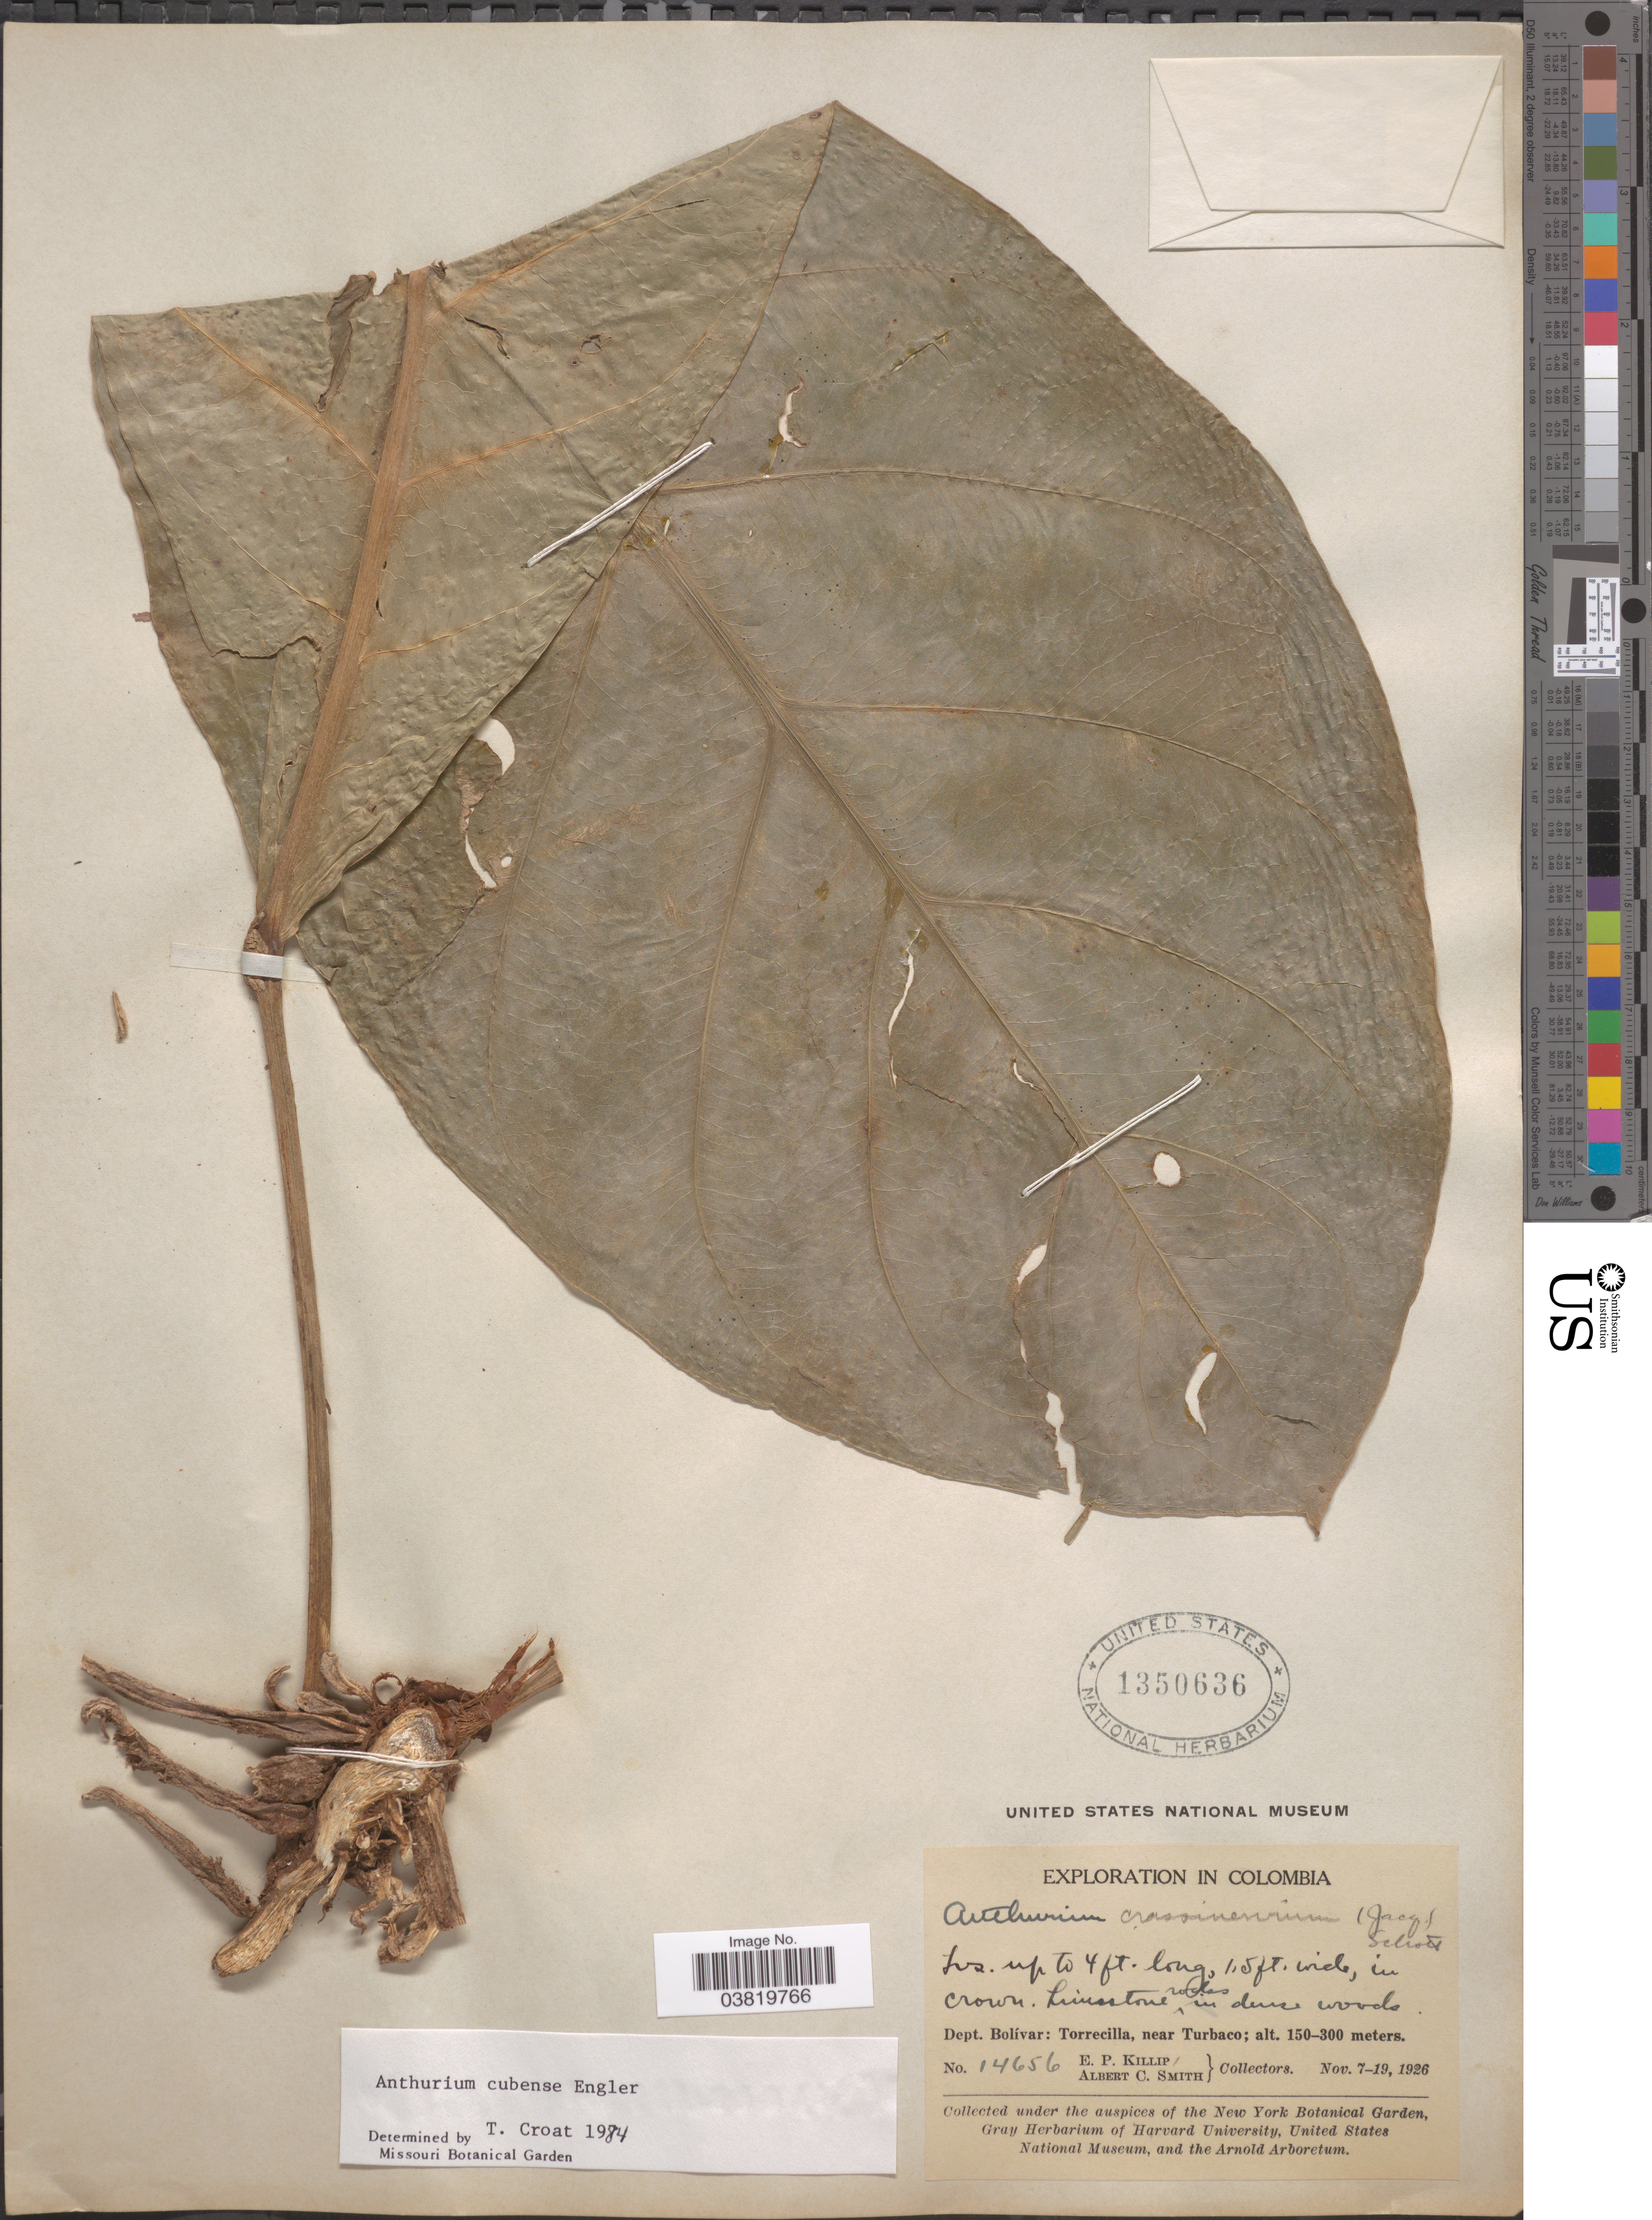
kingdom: Plantae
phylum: Tracheophyta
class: Liliopsida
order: Alismatales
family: Araceae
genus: Anthurium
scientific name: Anthurium cubense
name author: Engl.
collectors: E. P. Killip & A. C. Smith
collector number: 14656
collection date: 1926-11-07/1926-11-19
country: Colombia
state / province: Bolívar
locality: Dept. Bolívar: Torrecilla, near Turbaco.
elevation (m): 150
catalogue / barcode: US 1350636